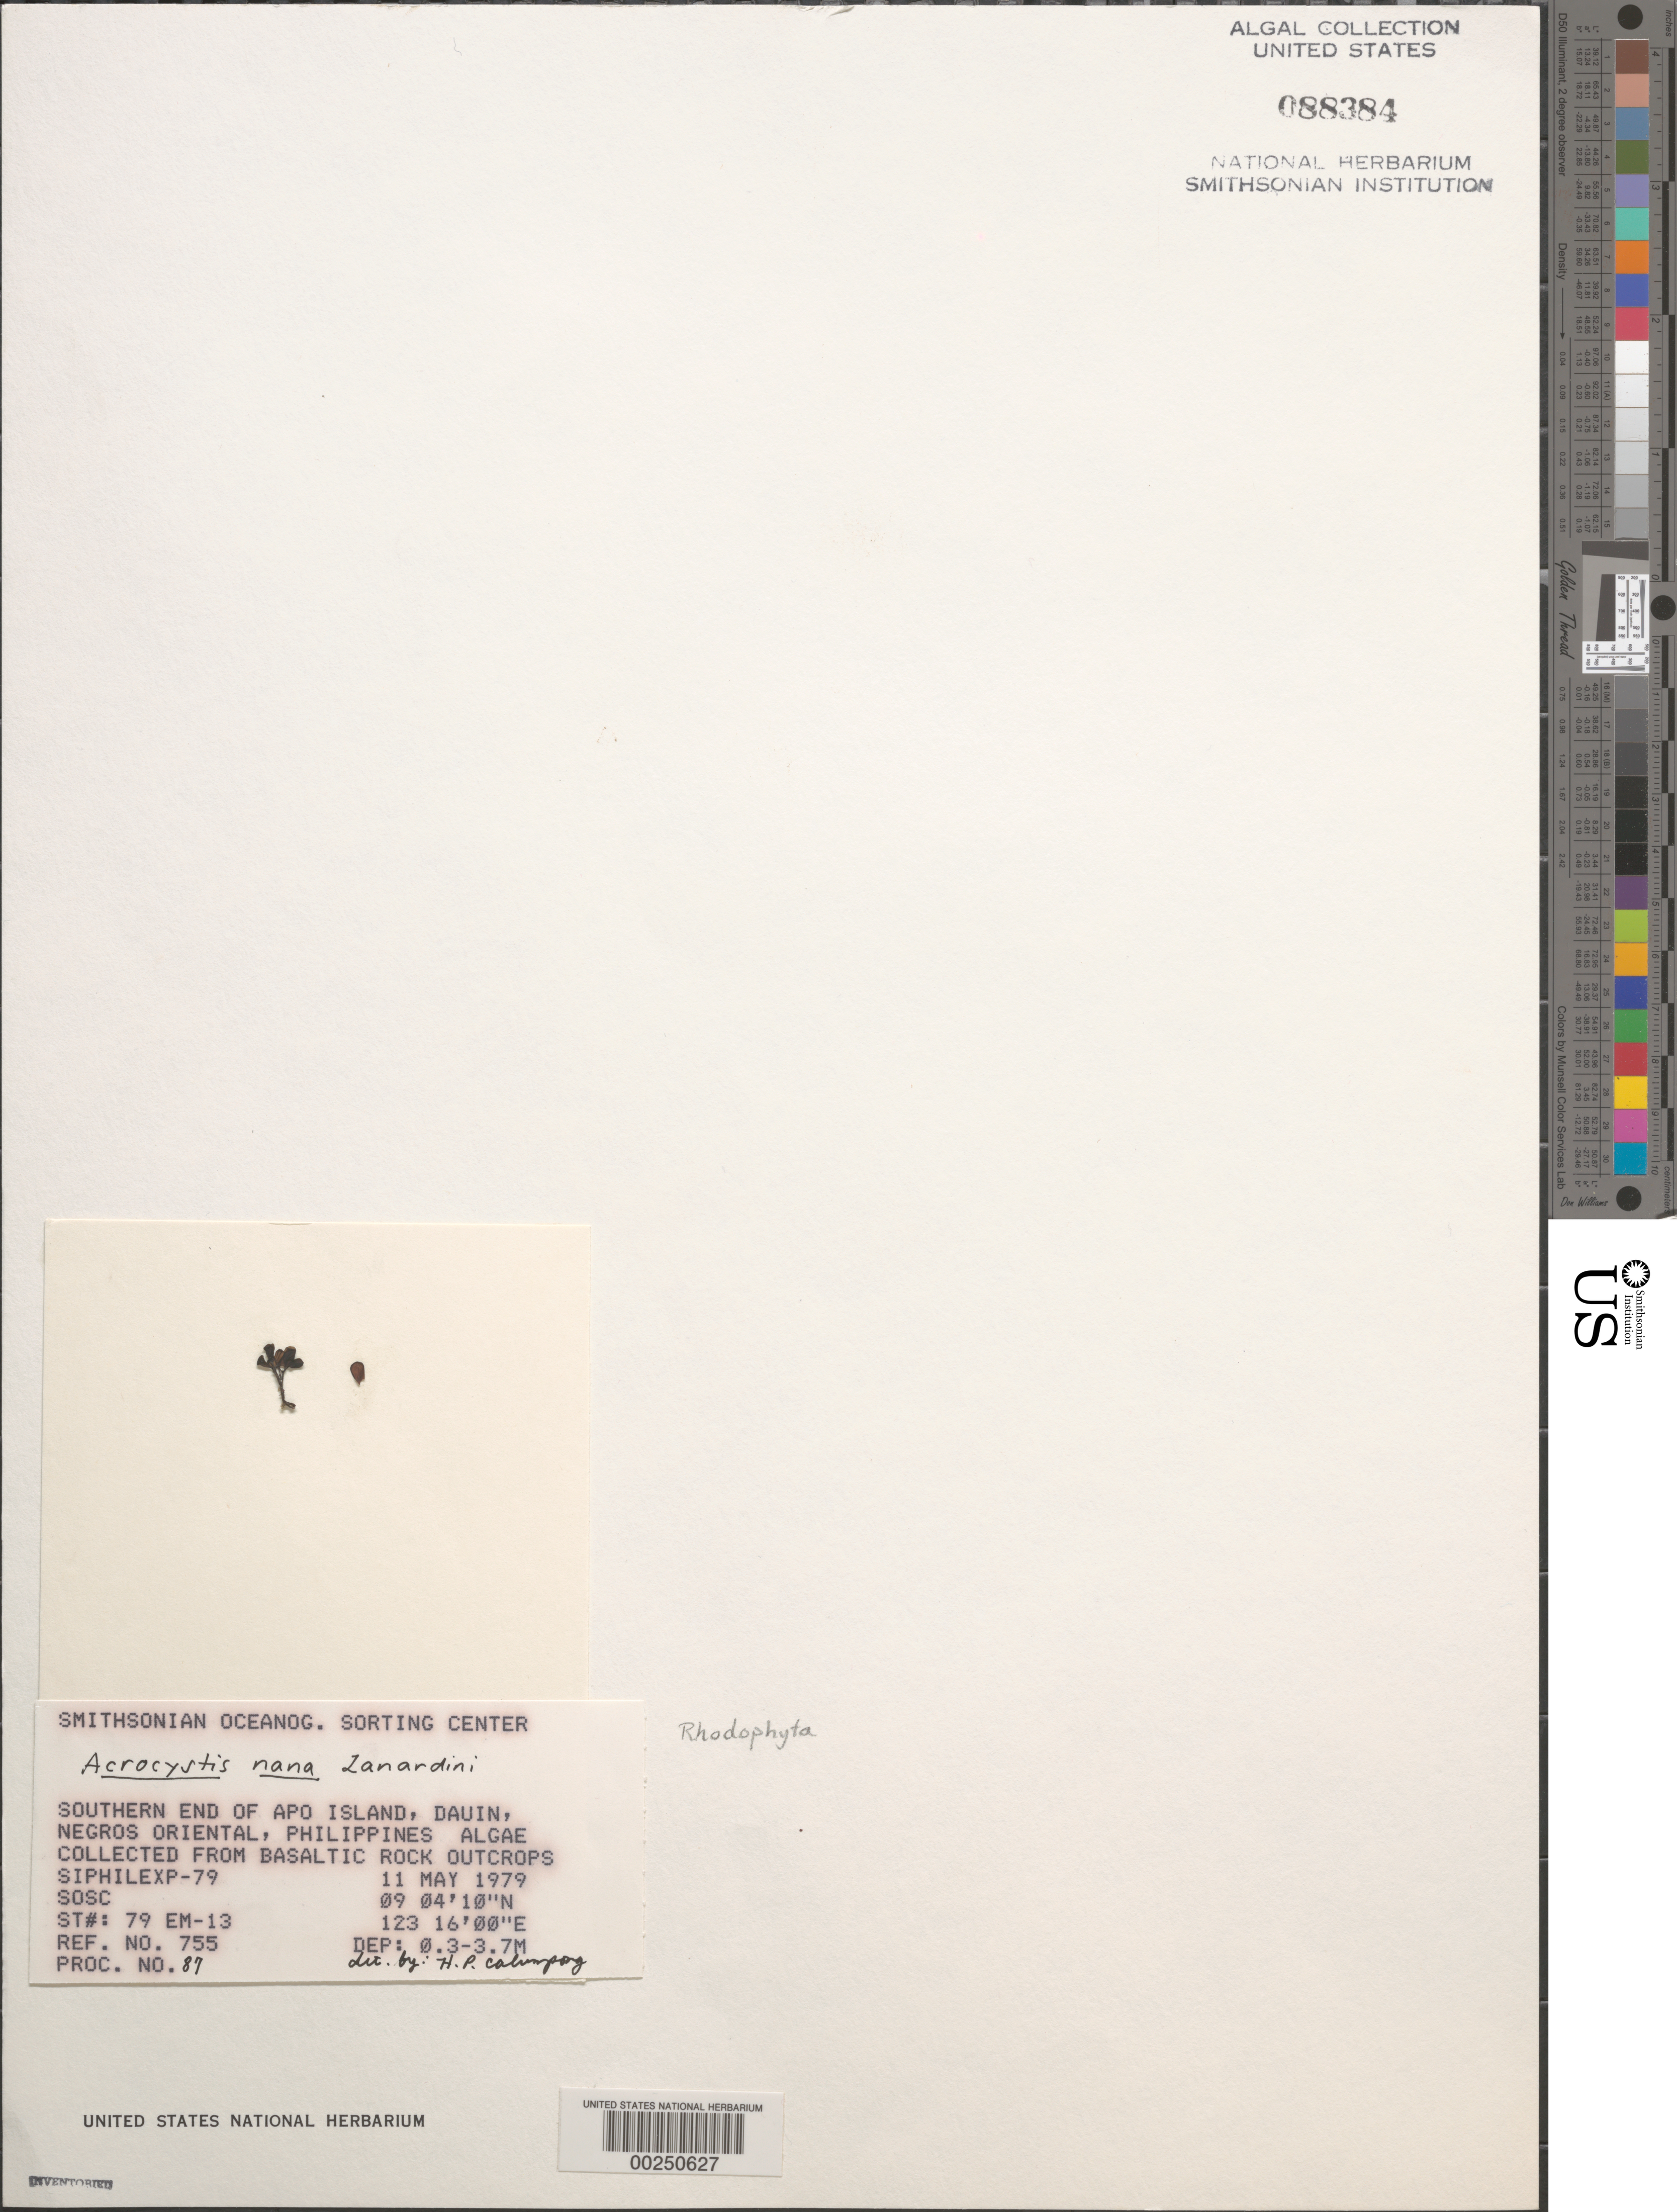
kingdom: Plantae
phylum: Rhodophyta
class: Florideophyceae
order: Ceramiales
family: Rhodomelaceae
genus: Acrocystis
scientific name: Acrocystis nana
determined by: Calumpong, H. P.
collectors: SOSC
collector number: Station 79 Em-13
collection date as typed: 11 May 1979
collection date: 1979-05-11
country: Philippines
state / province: Central Visayas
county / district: Negros Oriental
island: Negros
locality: Apo Island, Dauin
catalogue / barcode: US 88384